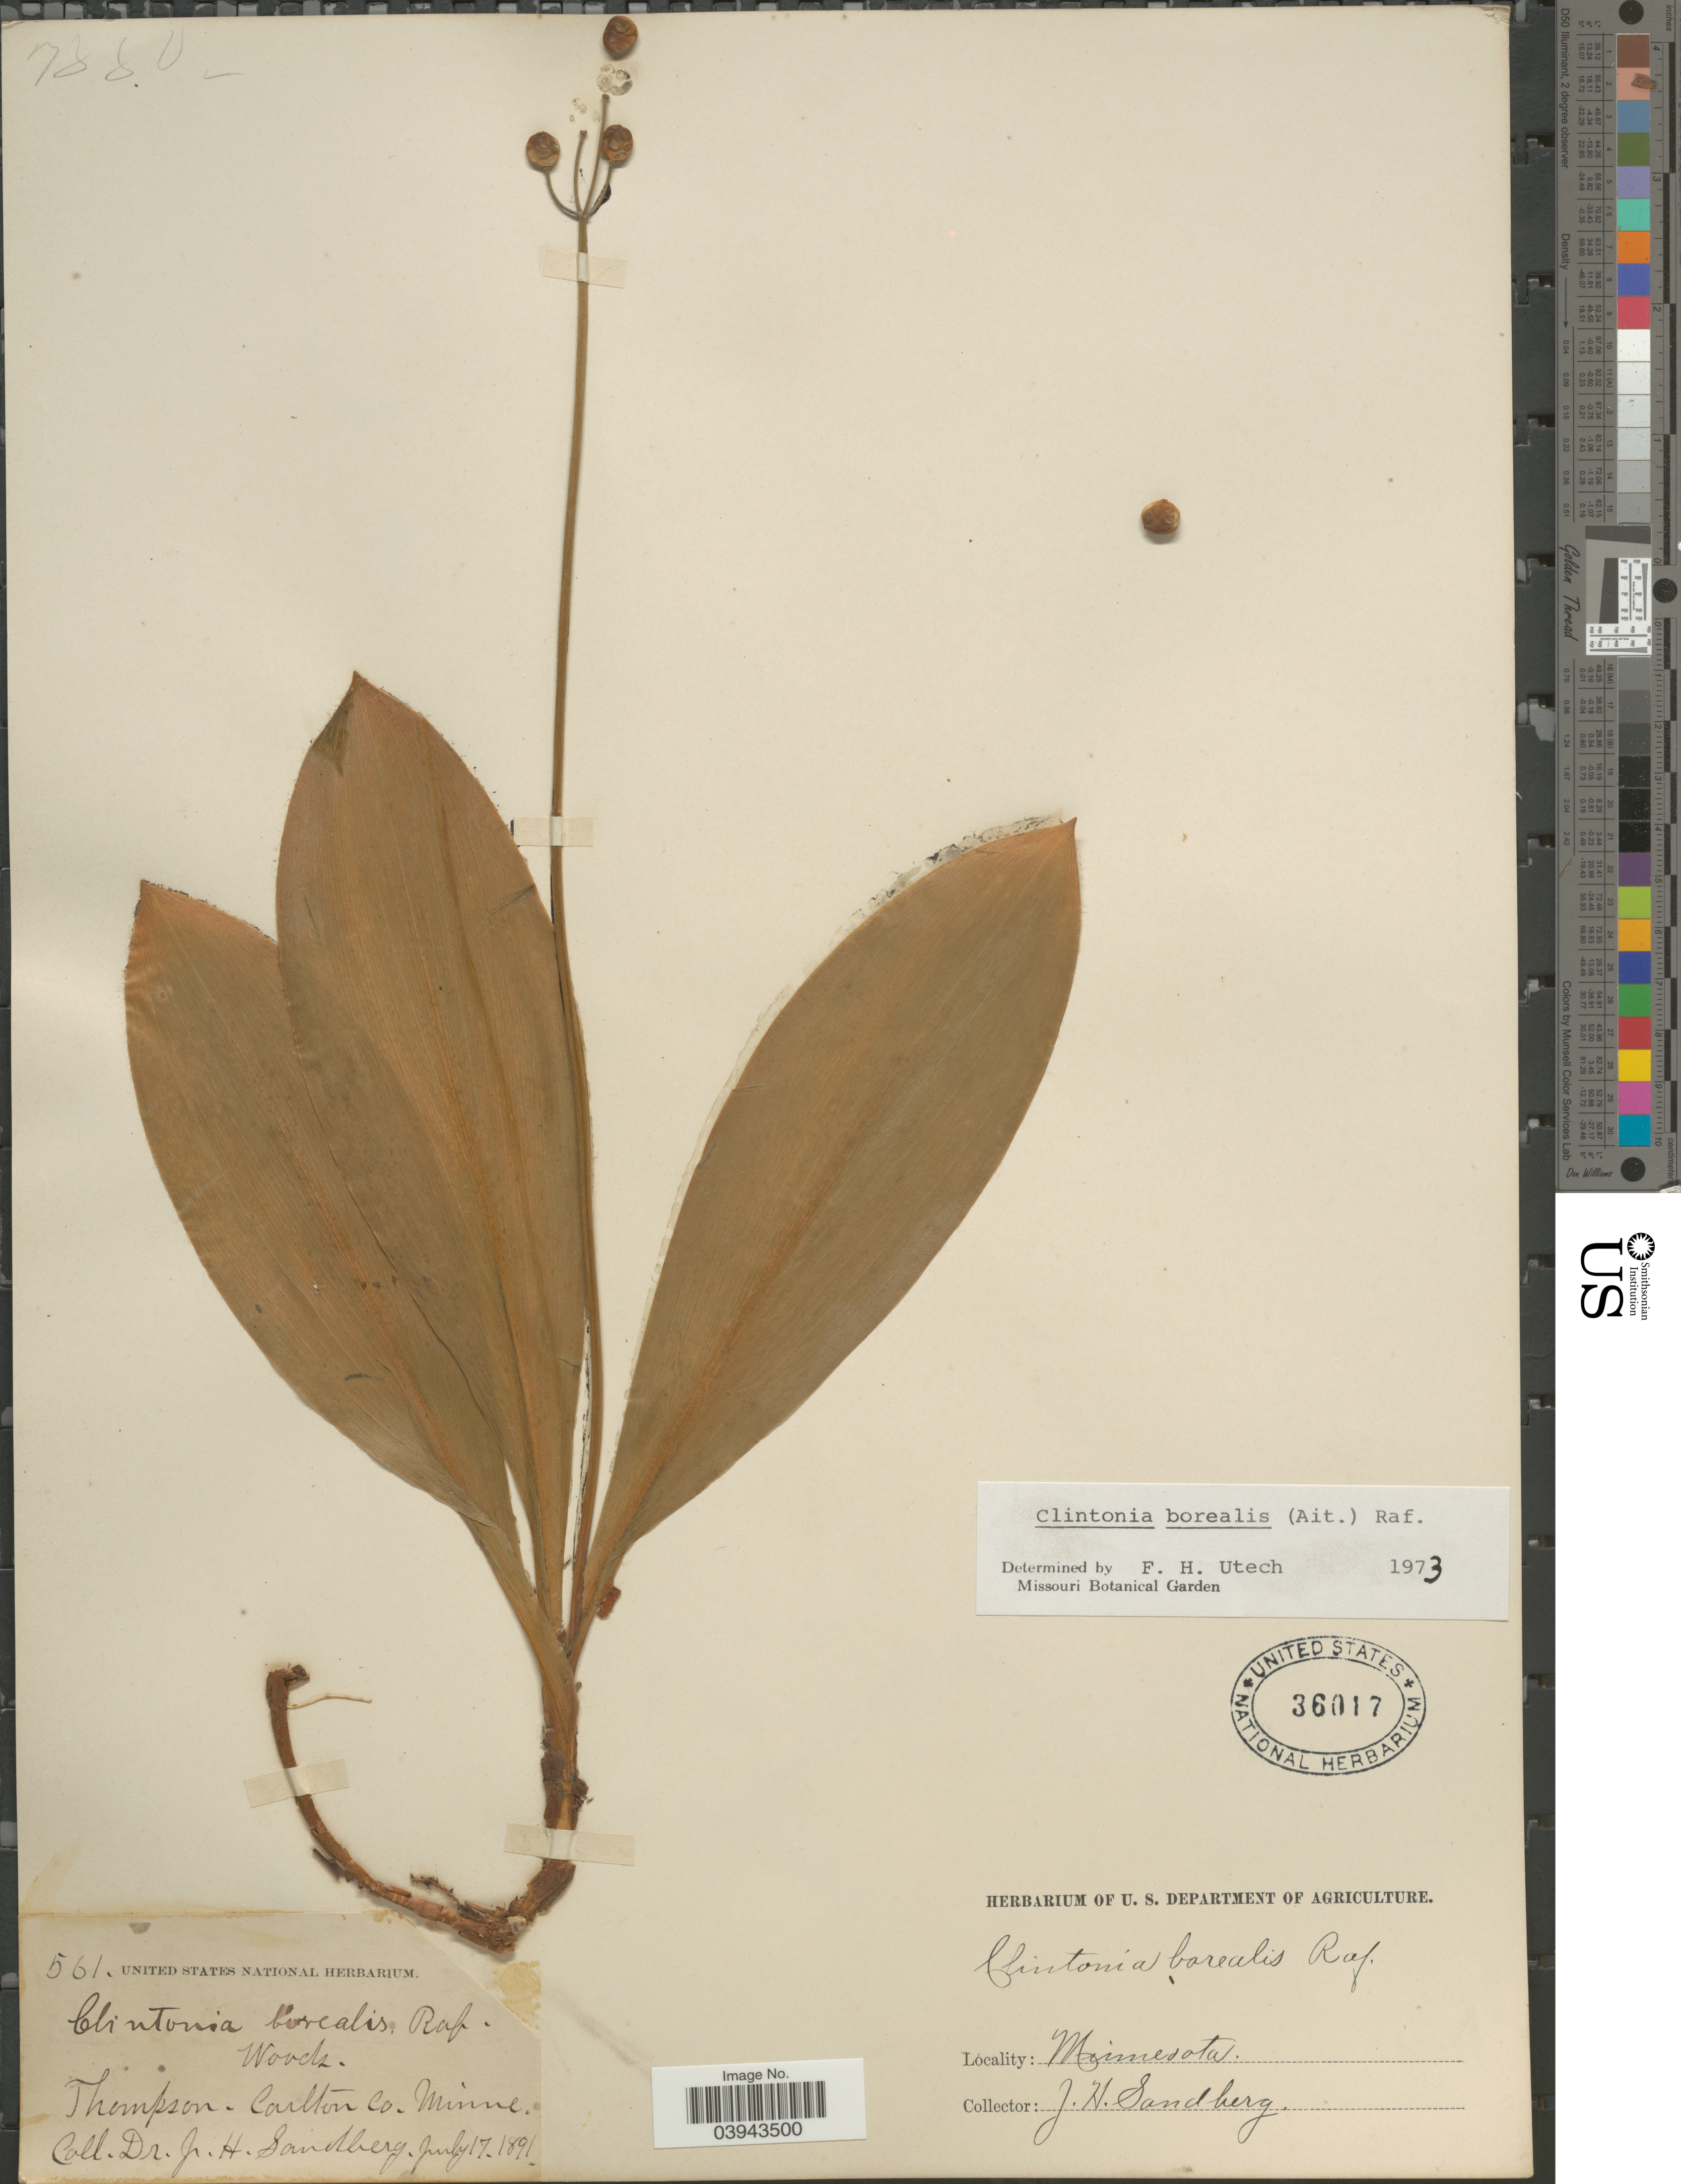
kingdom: Plantae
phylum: Tracheophyta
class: Liliopsida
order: Liliales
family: Liliaceae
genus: Clintonia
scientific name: Clintonia borealis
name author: (Aiton) Raf.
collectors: J. H. Sandberg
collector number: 561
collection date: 1891-07-17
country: United States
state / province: Minnesota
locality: Thompson, Carlton Co.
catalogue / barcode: US 36017